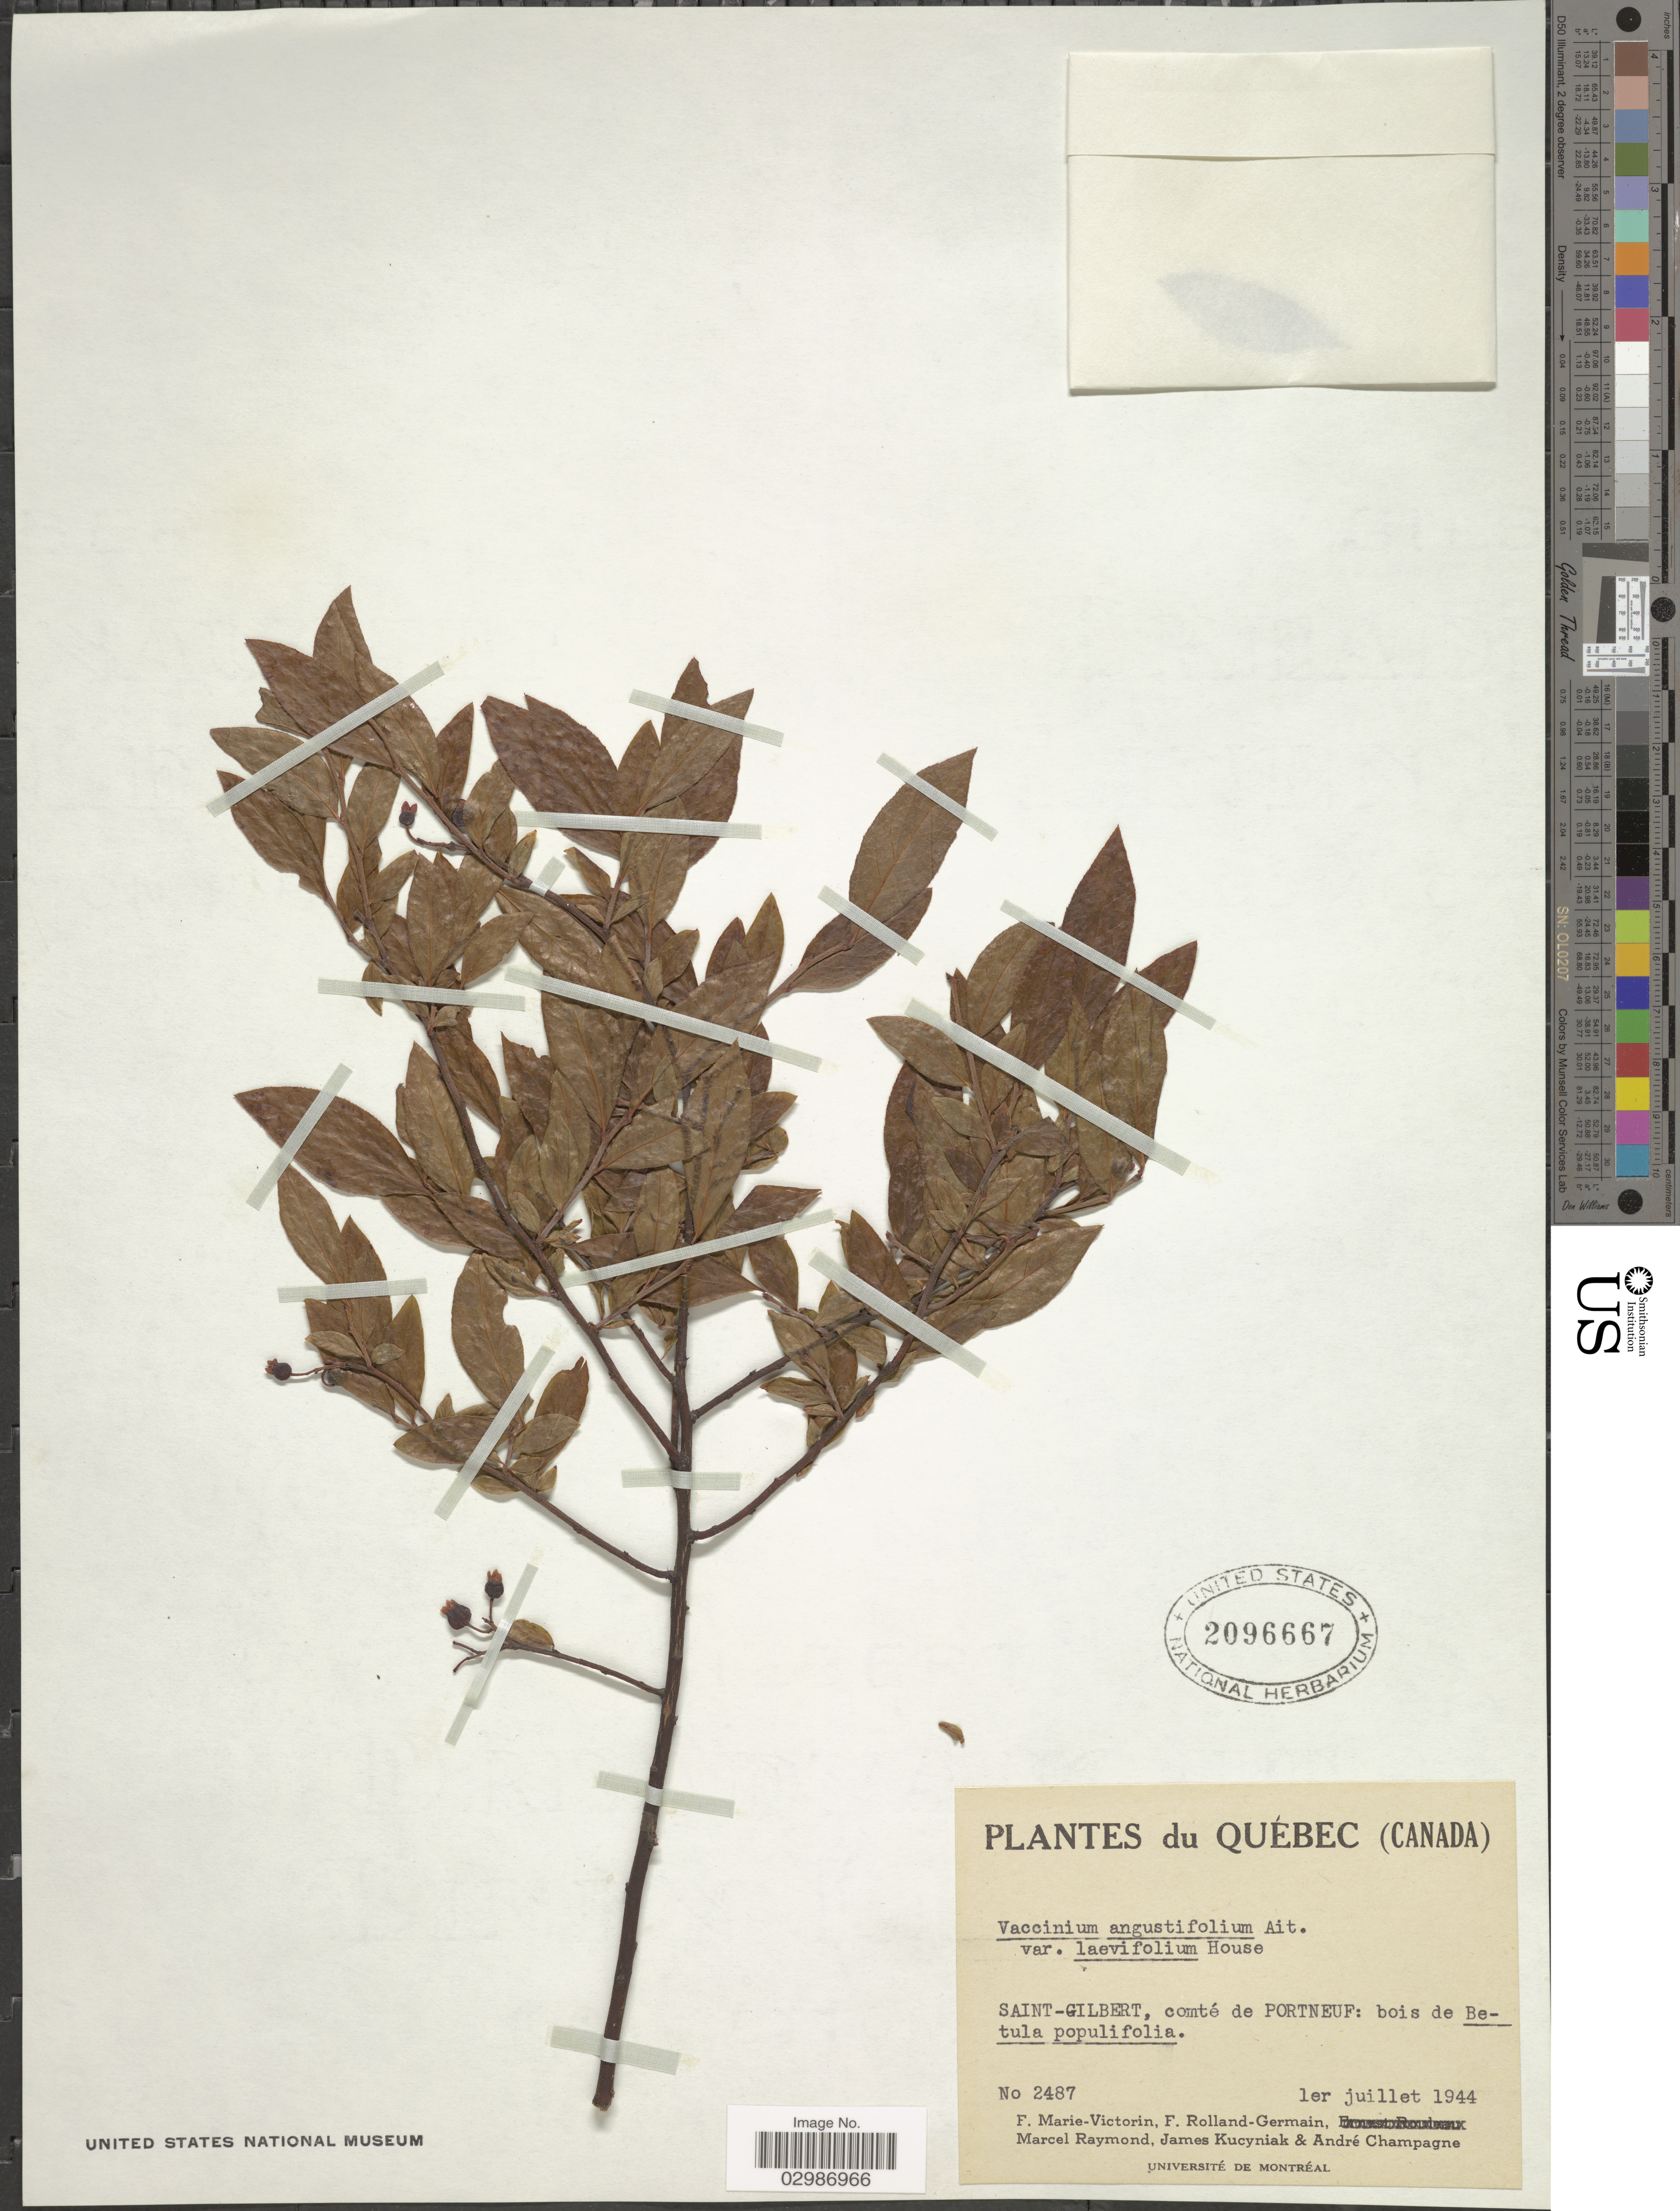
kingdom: Plantae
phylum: Tracheophyta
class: Magnoliopsida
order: Ericales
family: Ericaceae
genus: Vaccinium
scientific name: Vaccinium angustifolium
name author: Aiton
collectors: F. Marie-Victorin, Rolland-Germain, M. Raymond, J. Kucyniak & A. Champagne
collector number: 2487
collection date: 1944-07-01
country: Canada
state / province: Quebec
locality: Saint-Gilbert, comté de Portneuf: bois de Betula populifolia.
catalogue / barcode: US 2096667